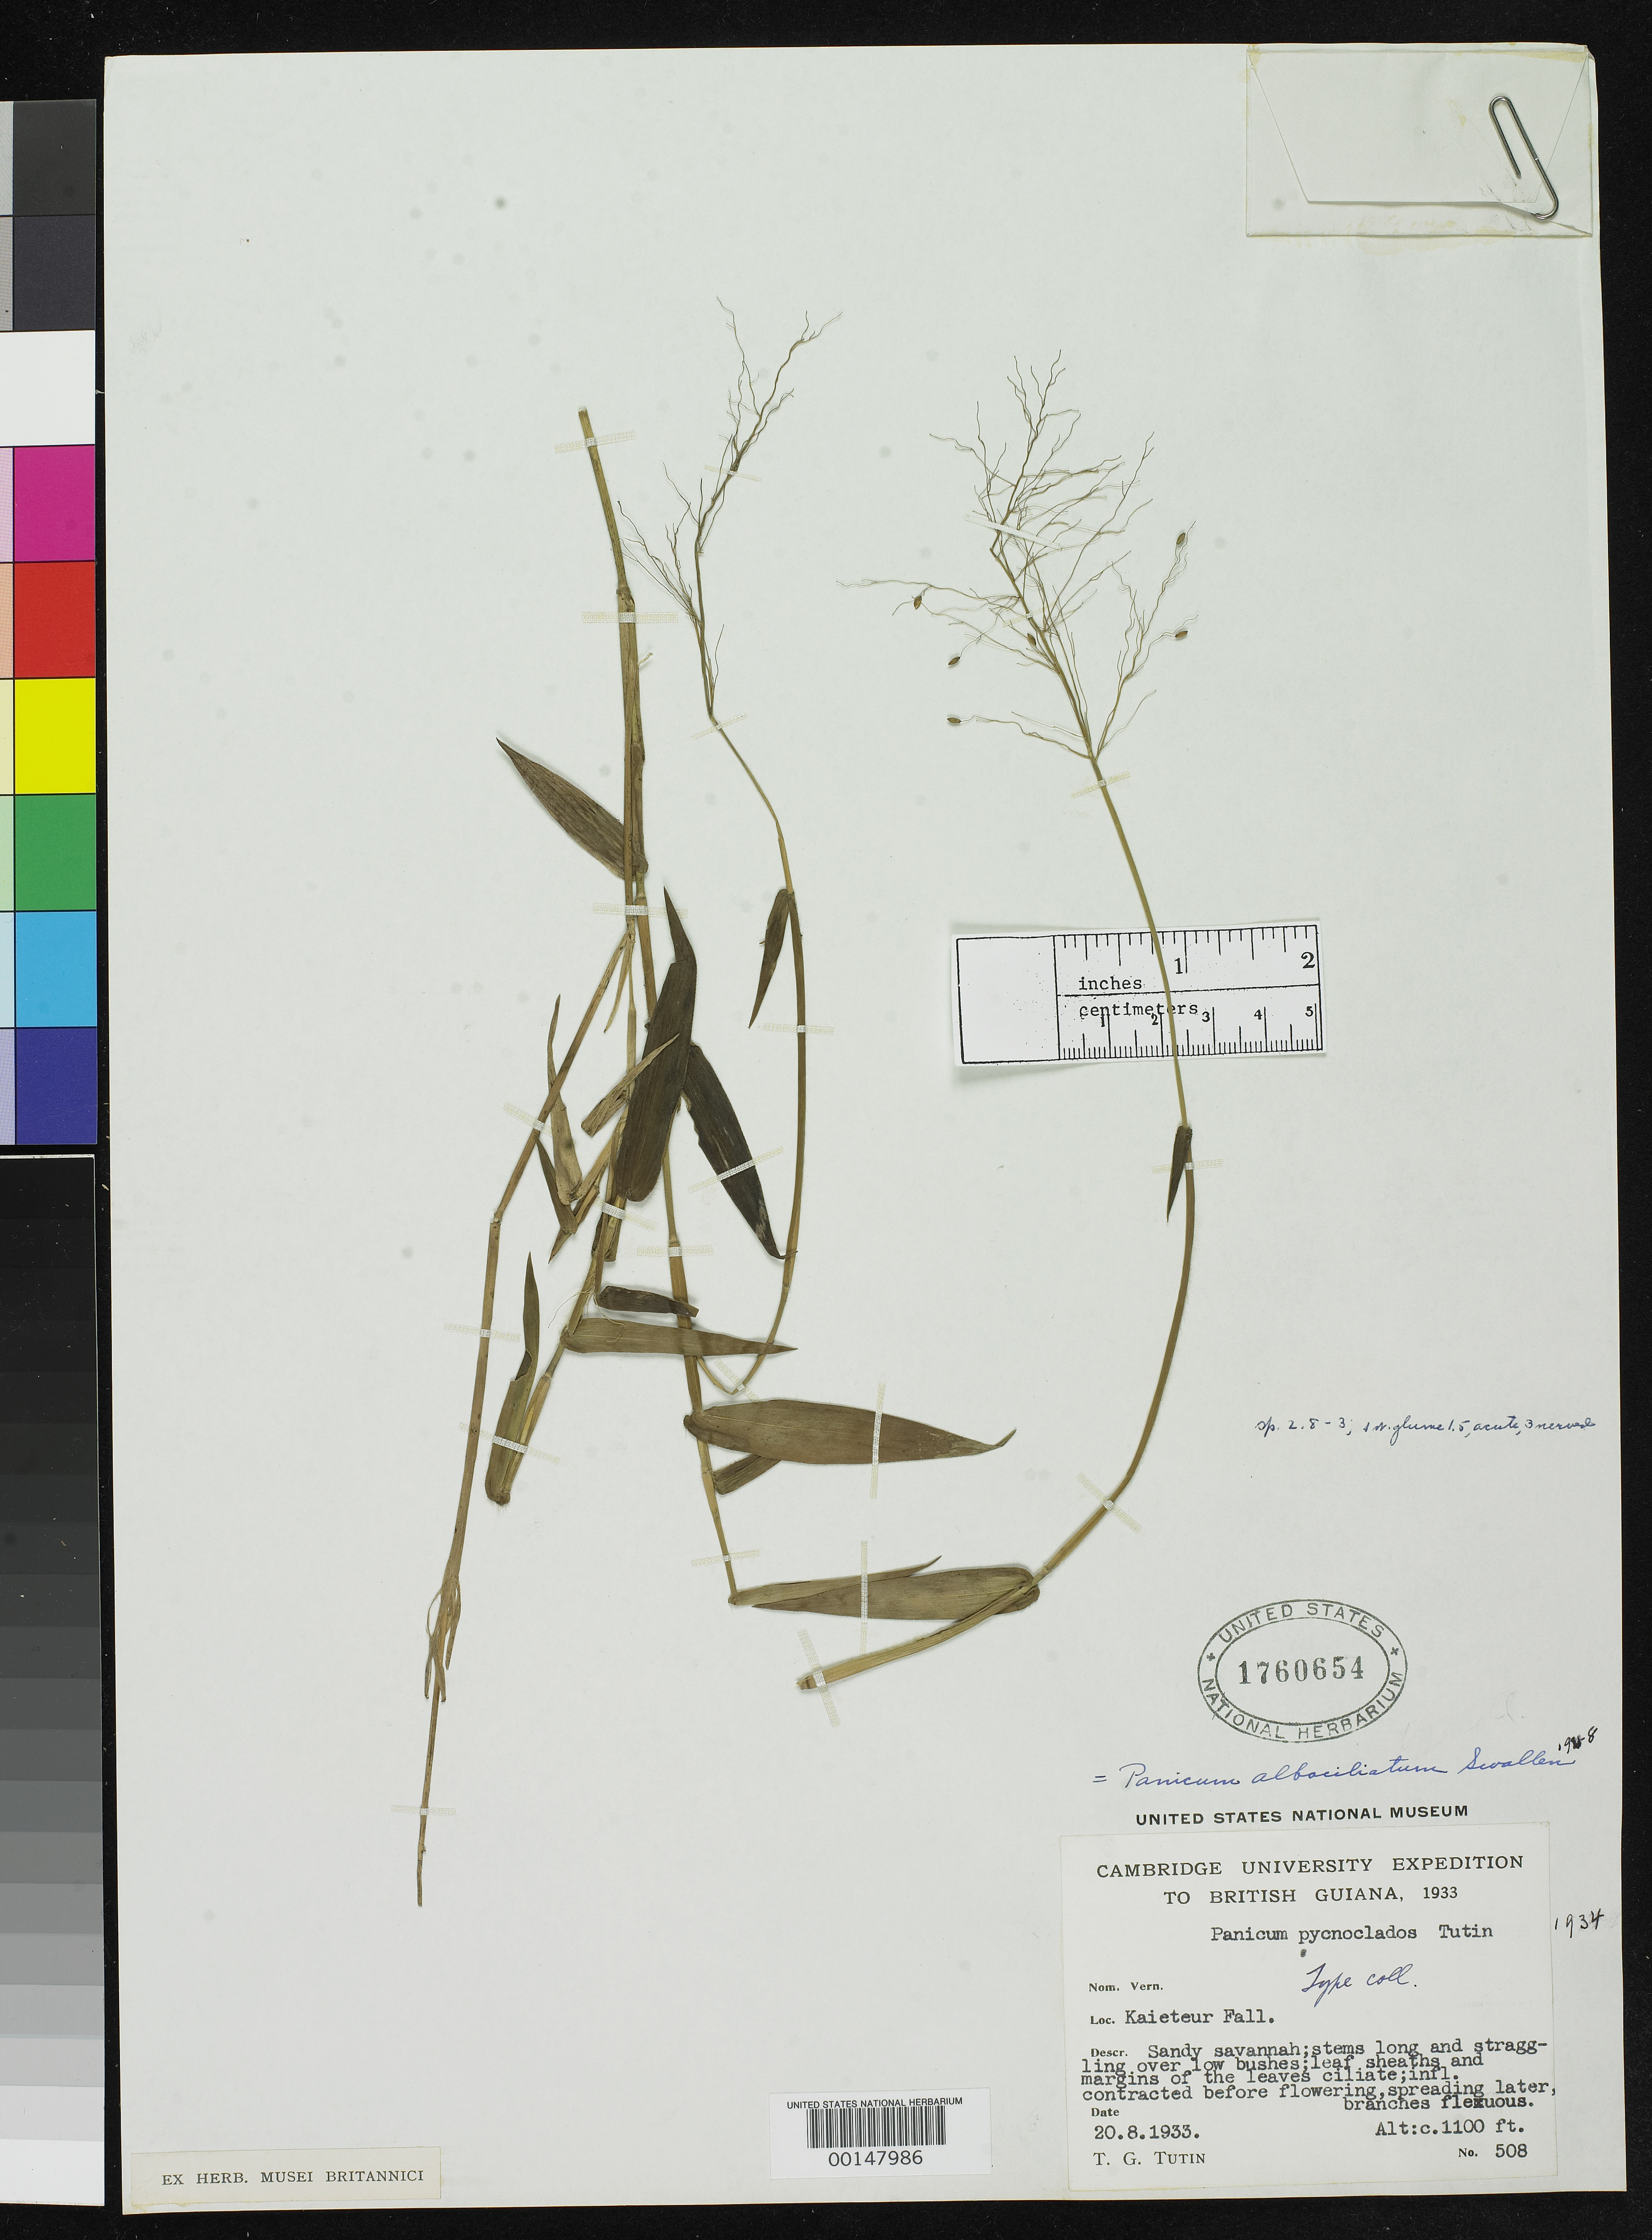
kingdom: Plantae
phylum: Tracheophyta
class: Liliopsida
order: Poales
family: Poaceae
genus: Panicum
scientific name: Panicum pycnoclados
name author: Tutin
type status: Isotype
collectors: T. G. Tutin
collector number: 508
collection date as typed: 20 Aug 1933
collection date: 1933-08-20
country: Guyana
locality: Kaieteur Falls; alt. 1000 ft.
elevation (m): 305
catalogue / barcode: US 1760654